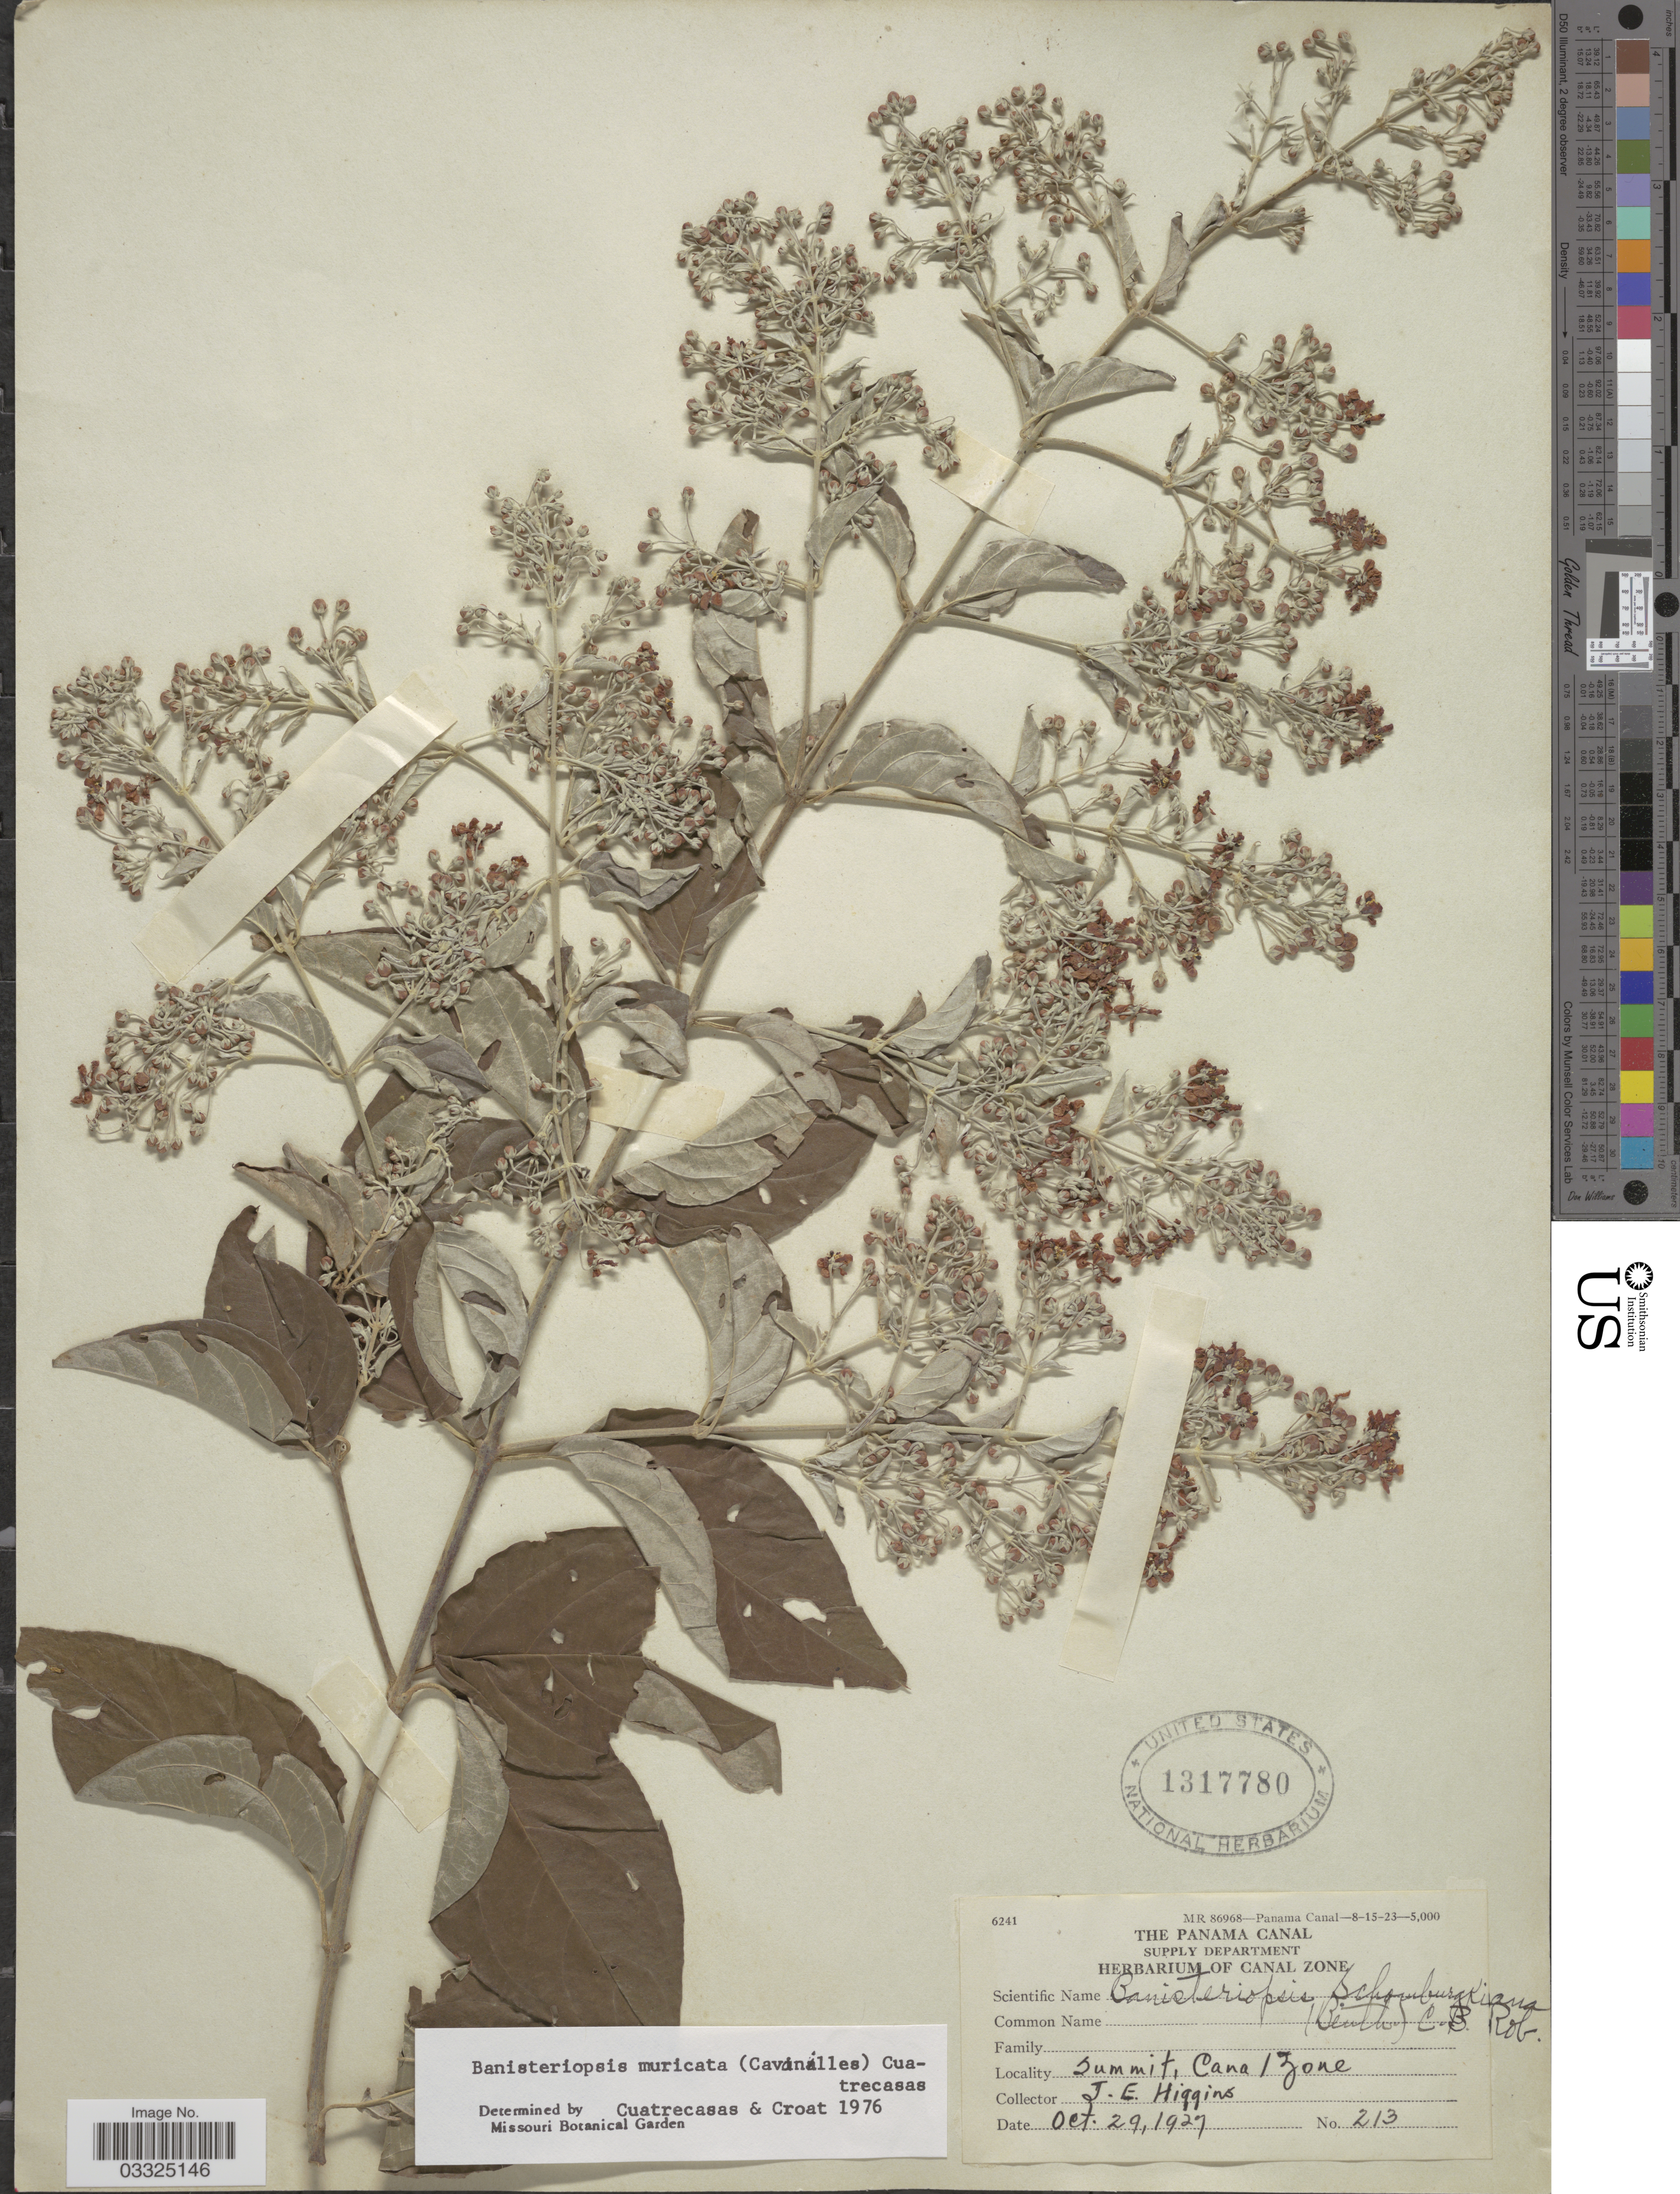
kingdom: Plantae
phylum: Tracheophyta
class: Magnoliopsida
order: Malpighiales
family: Malpighiaceae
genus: Banisteriopsis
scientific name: Banisteriopsis muricata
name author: (Cav.) Cuatrec.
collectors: J. Higgins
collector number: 213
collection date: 1927-10-29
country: Panama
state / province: Colón / Panamá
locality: Summit, Canal Zone.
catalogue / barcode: US 1317780